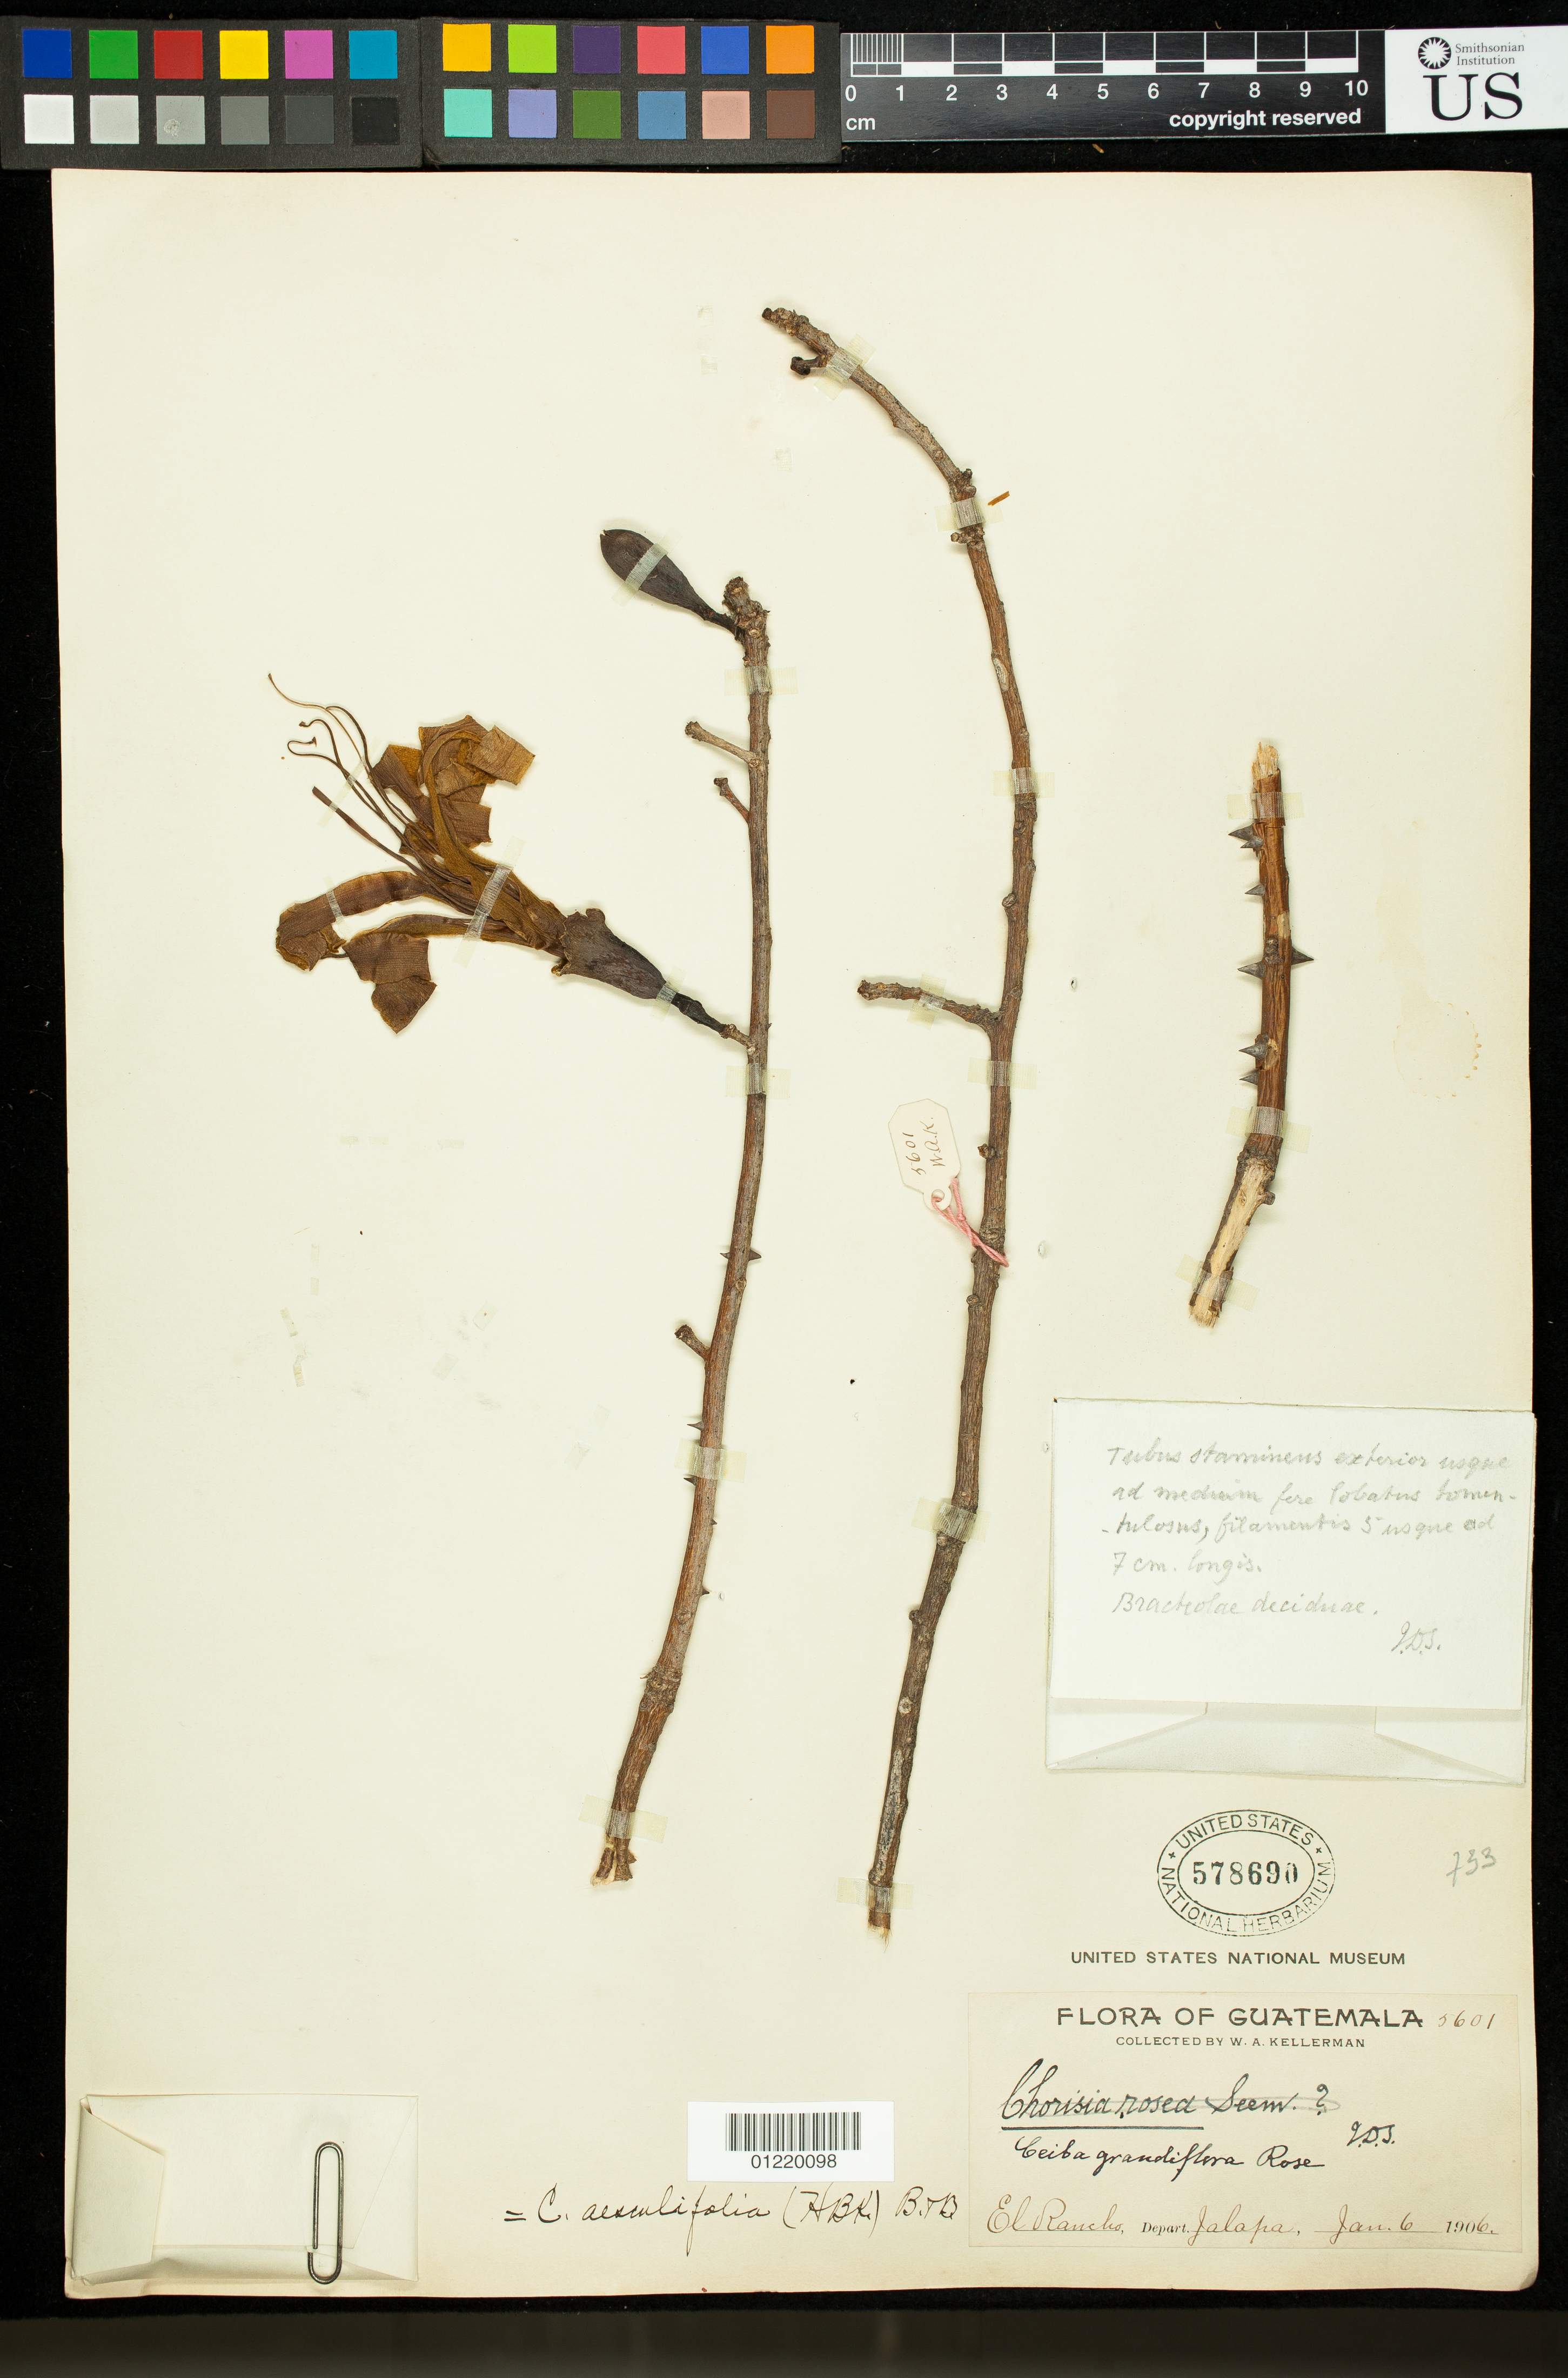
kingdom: Plantae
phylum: Tracheophyta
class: Magnoliopsida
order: Malvales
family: Malvaceae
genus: Ceiba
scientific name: Ceiba aesculifolia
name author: (Kunth) Britten & Baker f.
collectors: W. A. Kellerman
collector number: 5601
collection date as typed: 1/6/1906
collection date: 1906-01-06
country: Guatemala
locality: El Rancho, Japala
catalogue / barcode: US 578690